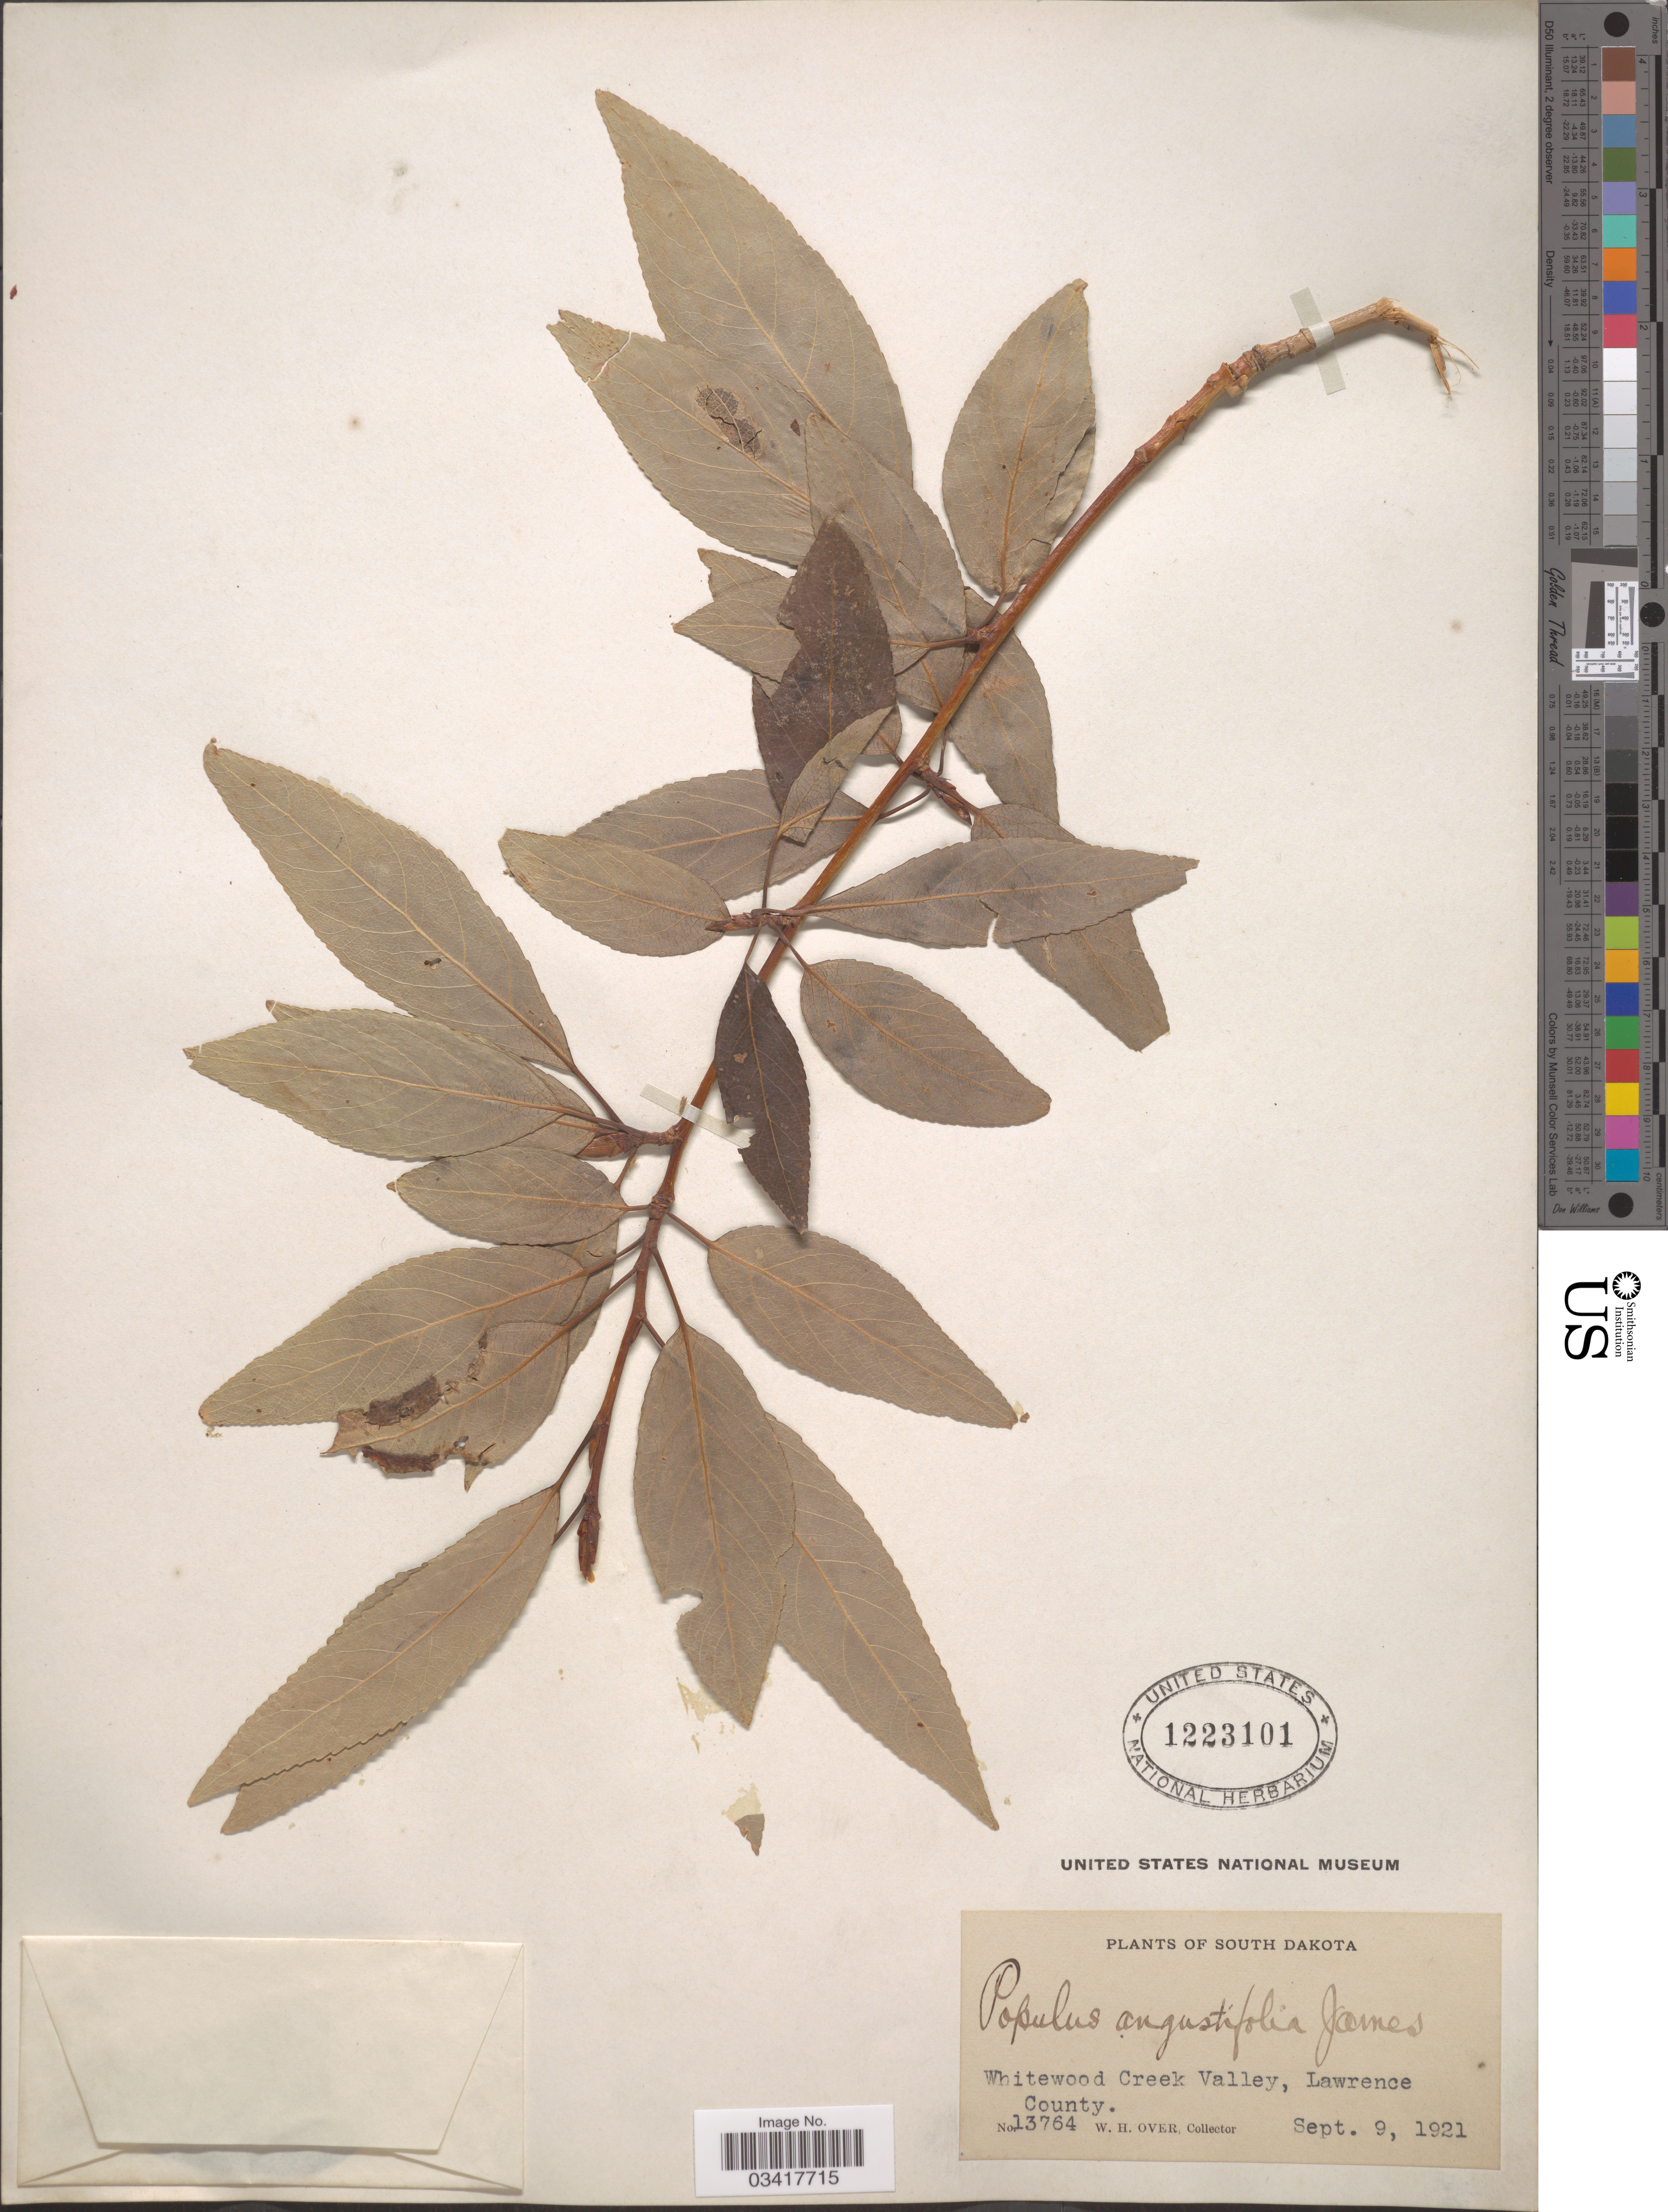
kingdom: Plantae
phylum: Tracheophyta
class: Magnoliopsida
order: Malpighiales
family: Salicaceae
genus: Populus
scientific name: Populus angustifolia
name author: E. James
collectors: W. Over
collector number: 13764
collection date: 1921-09-09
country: United States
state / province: South Dakota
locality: Whitewood Creek Valley, Lawrence County.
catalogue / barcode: US 1223101